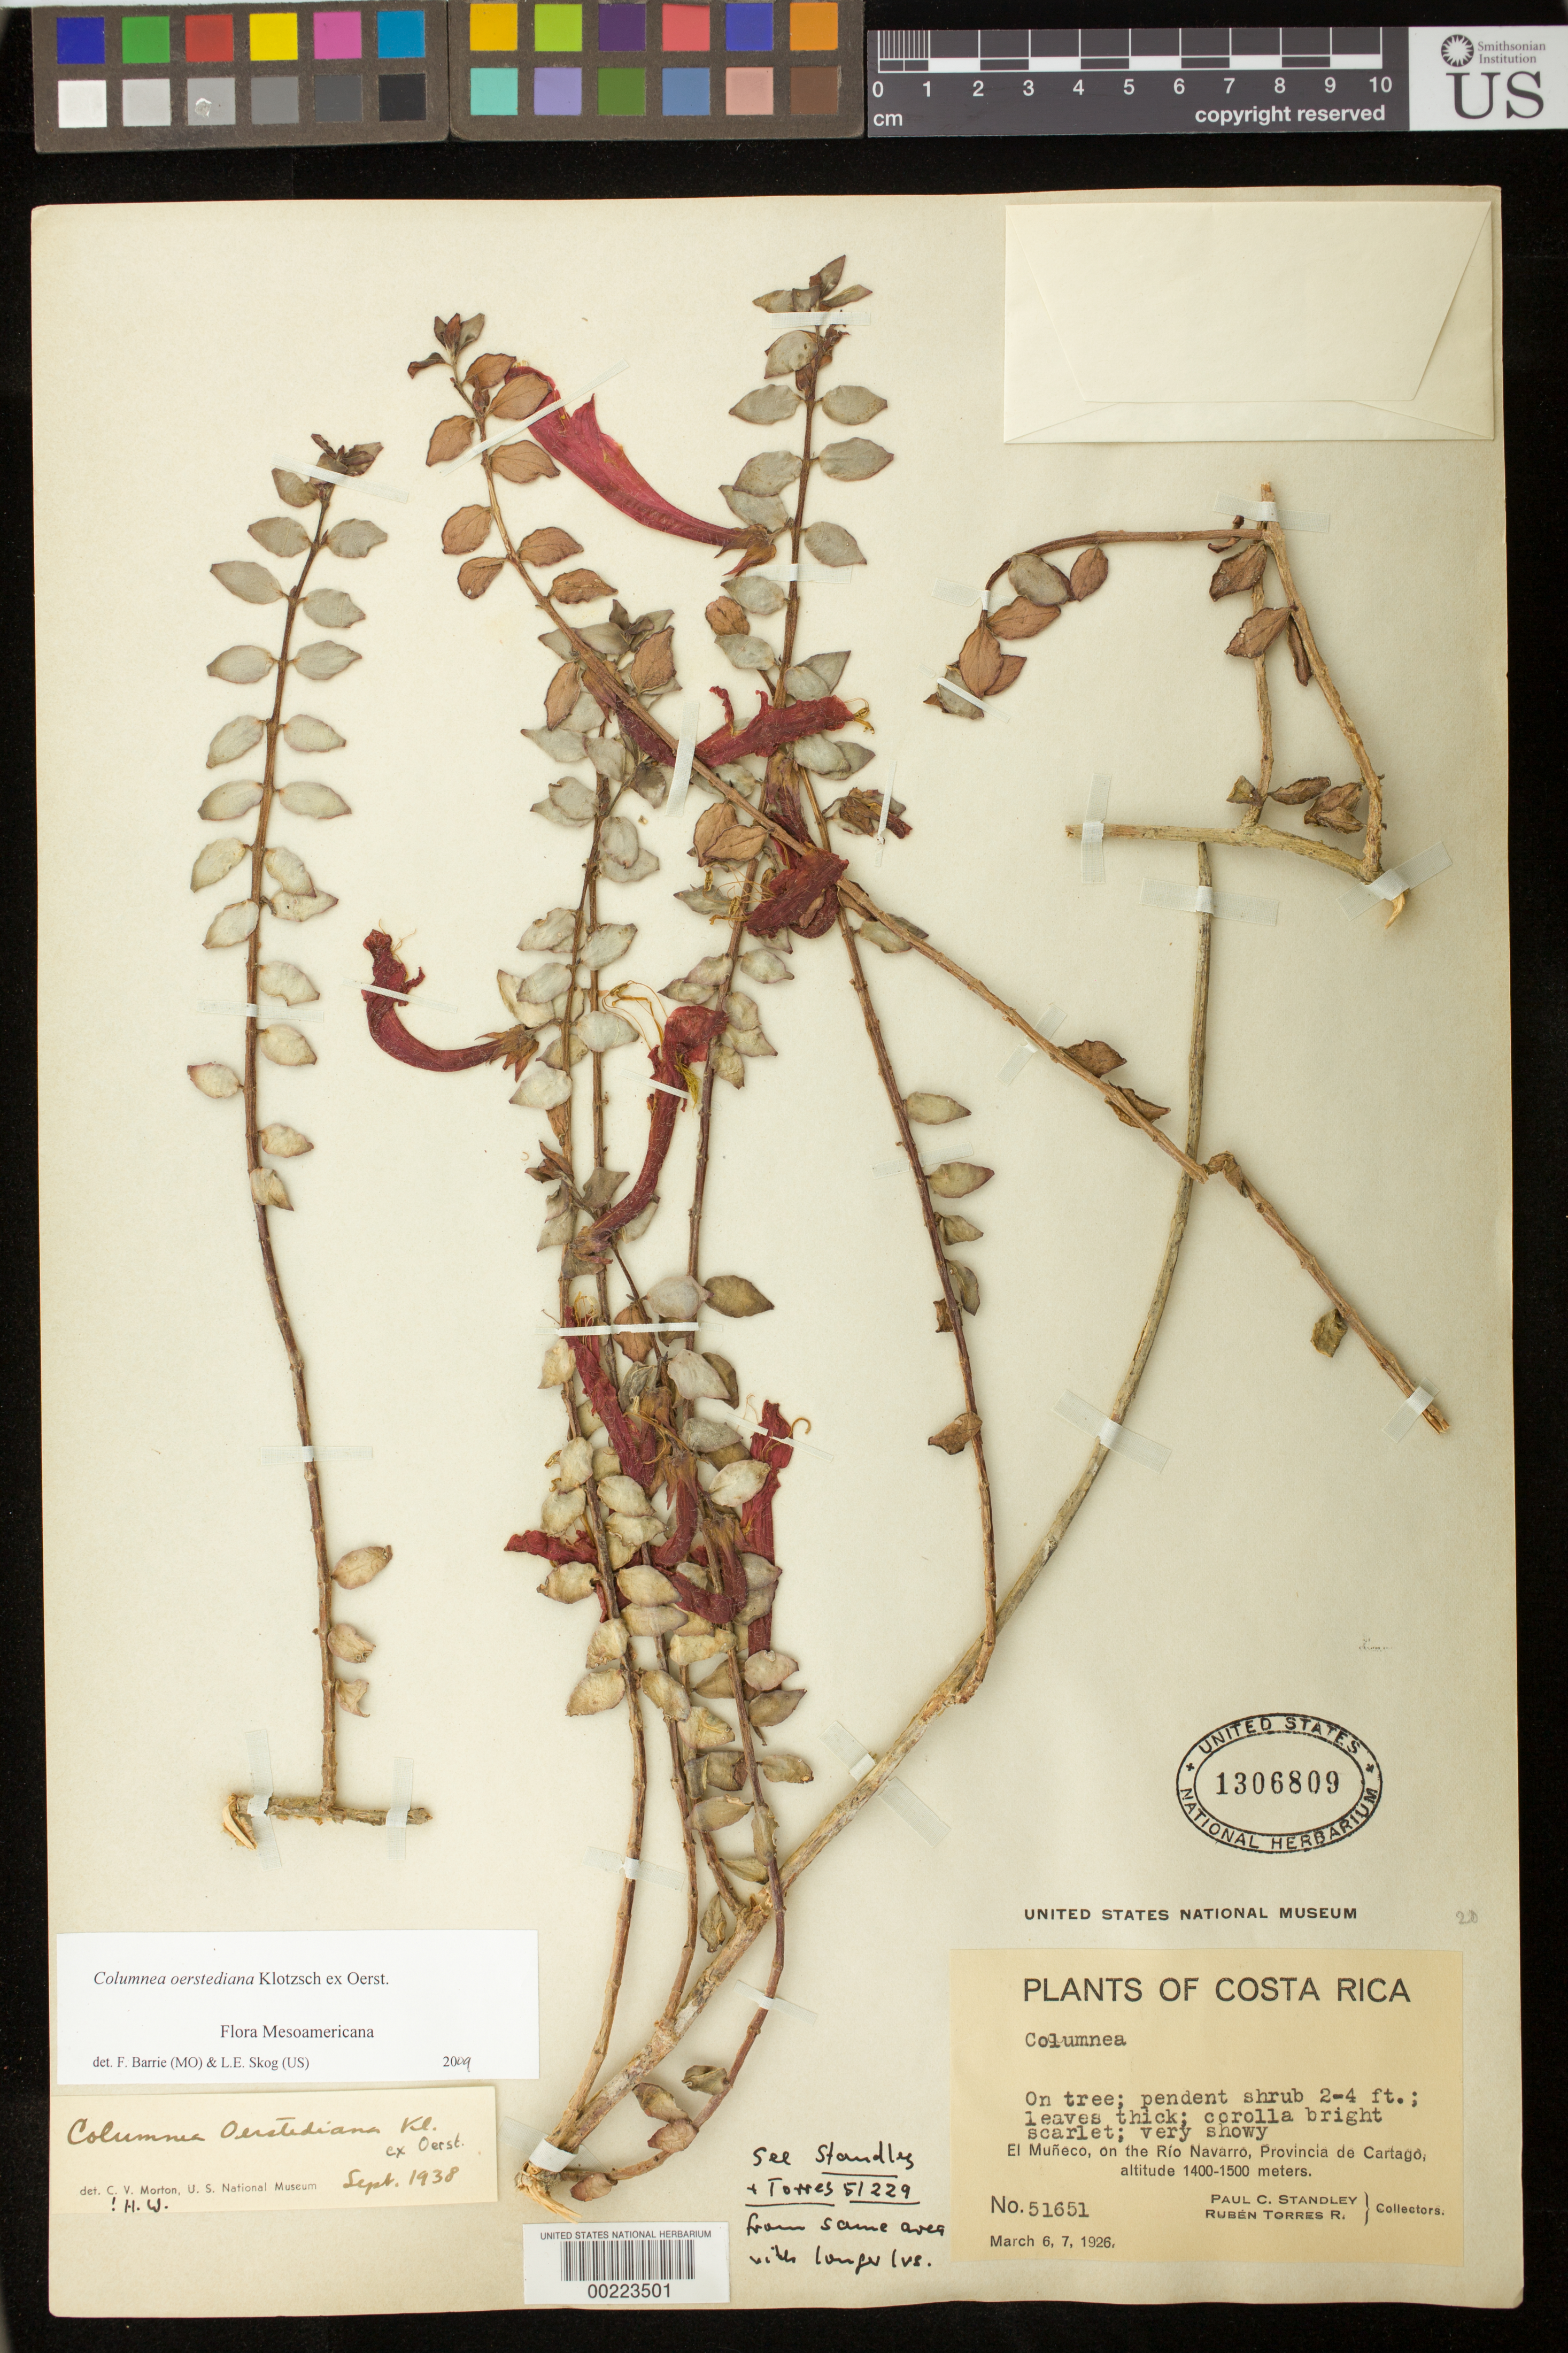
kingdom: Plantae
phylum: Tracheophyta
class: Magnoliopsida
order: Lamiales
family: Gesneriaceae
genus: Columnea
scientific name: Columnea oerstediana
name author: Klotzsch ex Oerst.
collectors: P. C. Standley & R. Torres R.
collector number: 51651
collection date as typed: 6-7 Mar 1926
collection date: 1926-03-06/1926-03-07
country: Costa Rica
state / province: Cartago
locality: El Muneco, on the Rio Navarro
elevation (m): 1400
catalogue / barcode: US 1306809